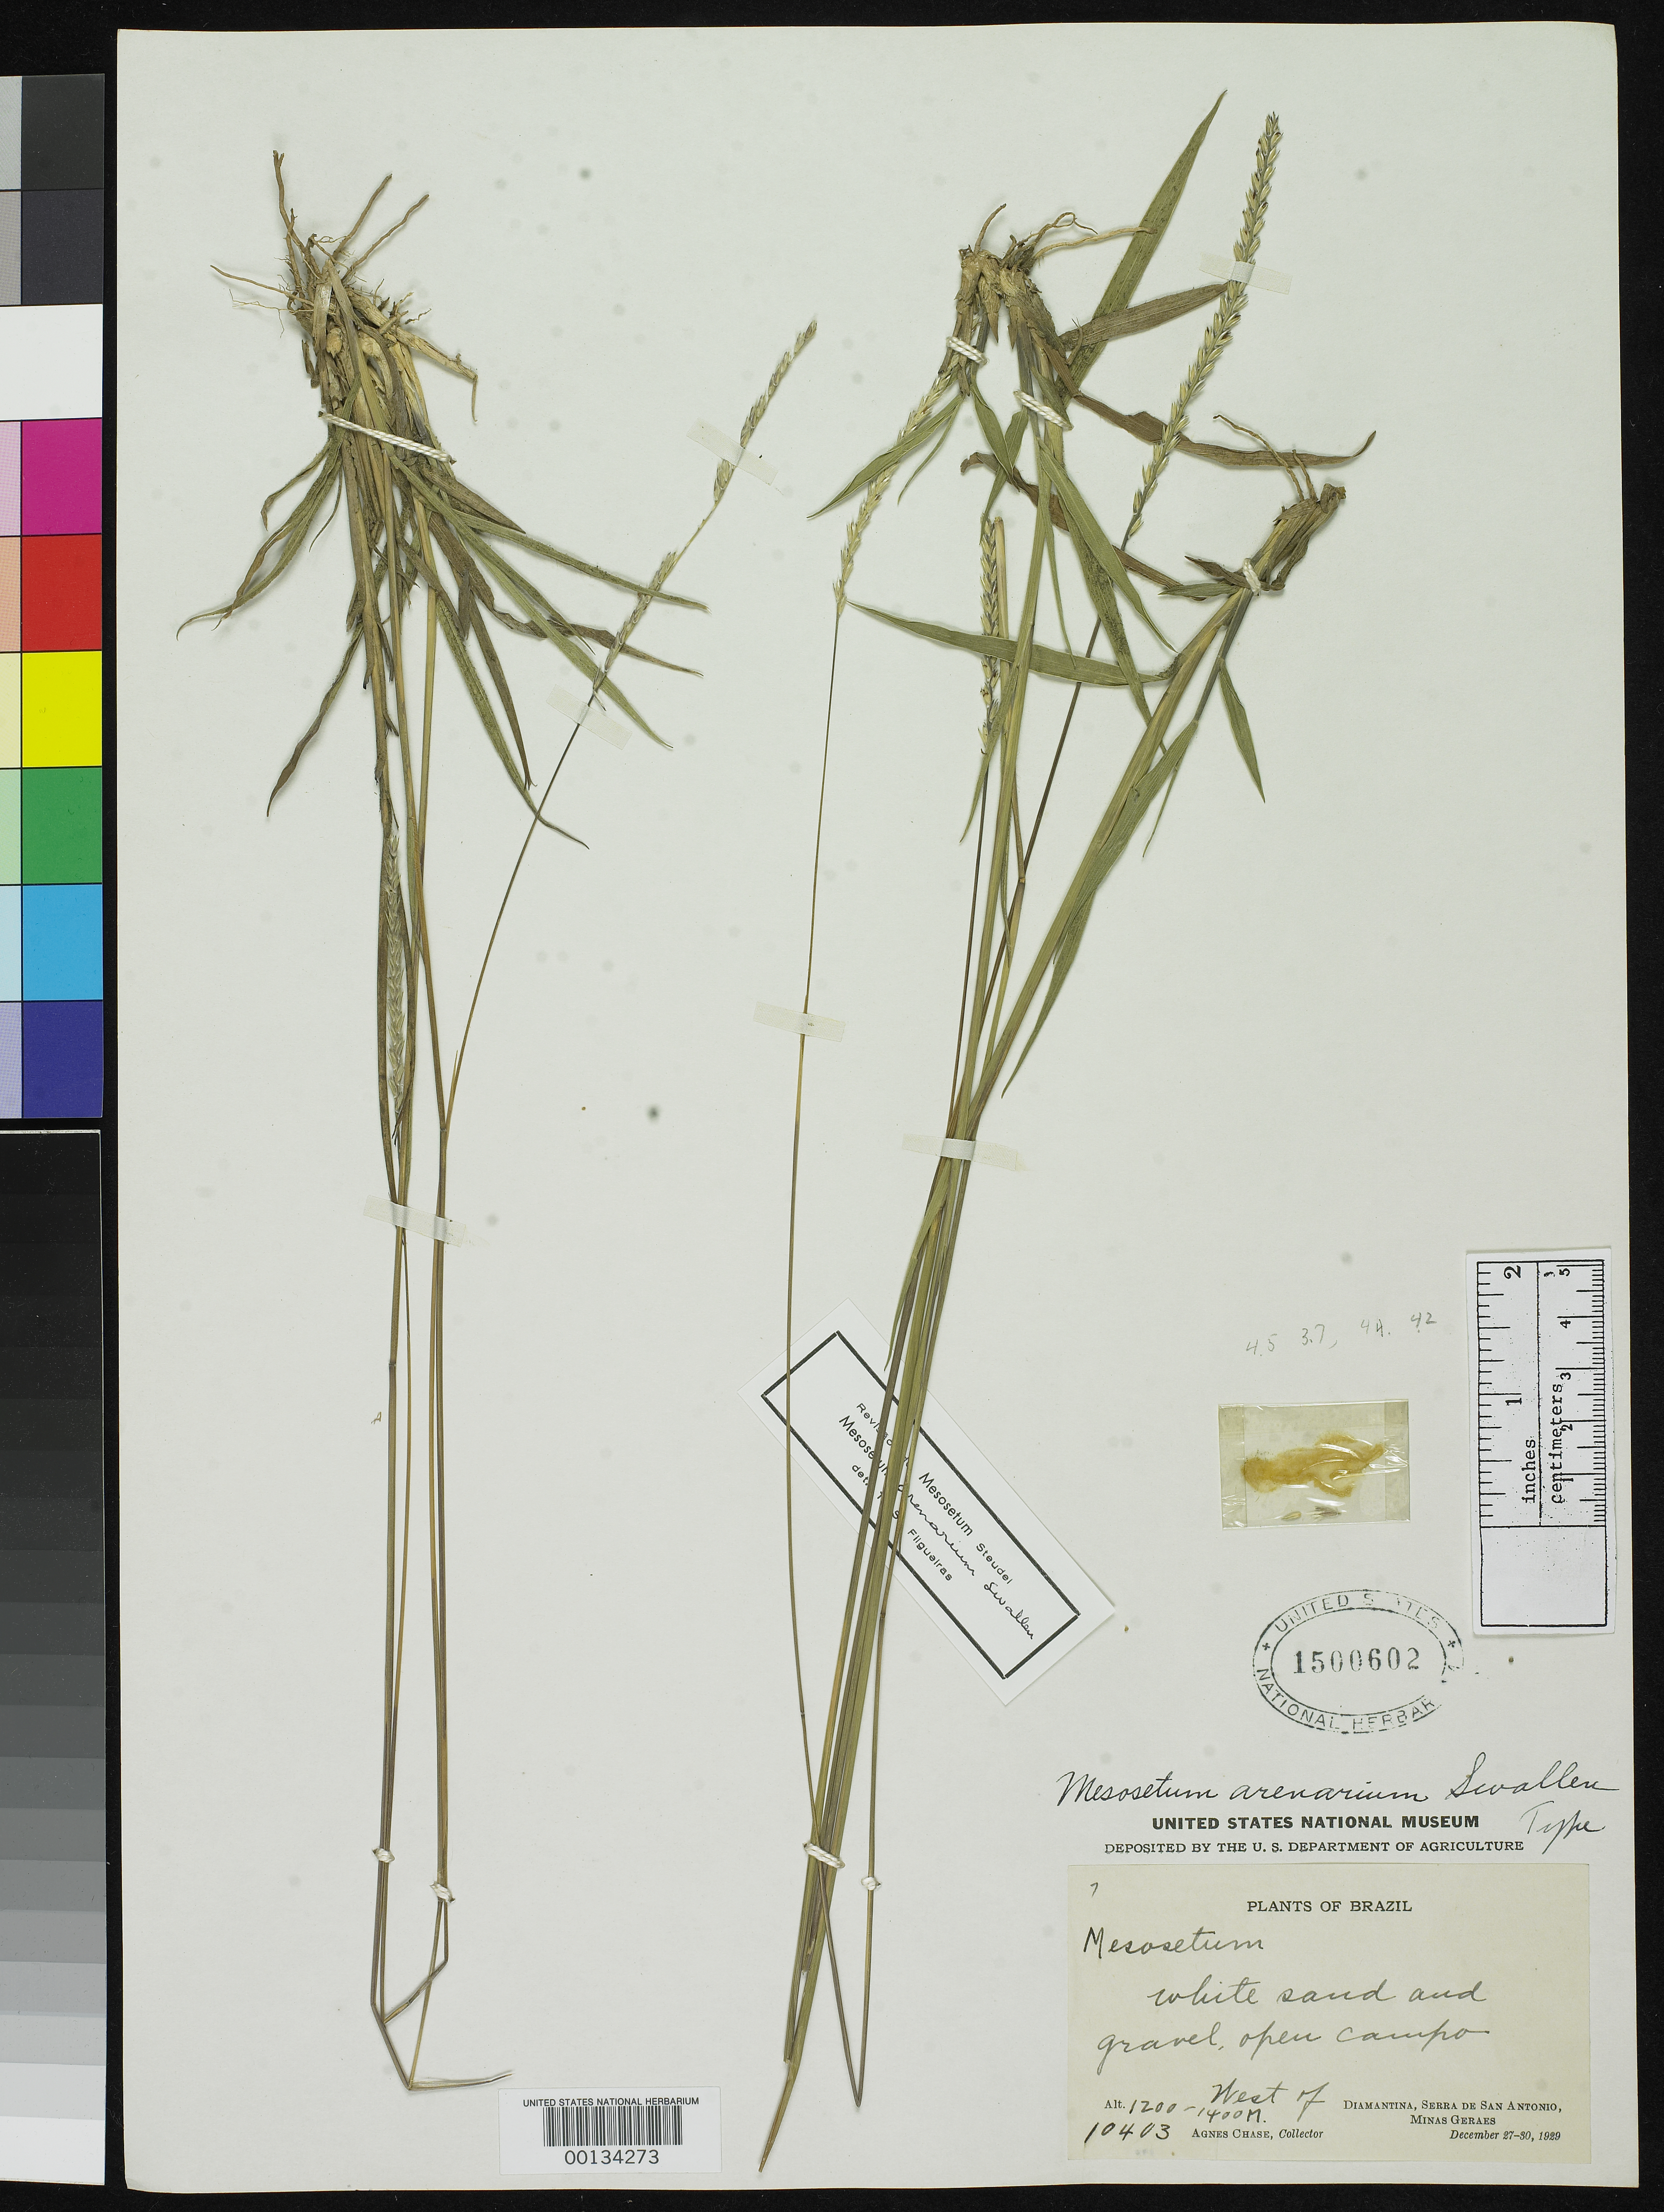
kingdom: Plantae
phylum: Tracheophyta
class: Liliopsida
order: Poales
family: Poaceae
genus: Mesosetum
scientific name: Mesosetum arenarium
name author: Swallen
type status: Holotype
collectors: A. Chase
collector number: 10403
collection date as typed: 27 Sep 1929 to 30 Sep 1929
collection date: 1929-09-27/1929-09-30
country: Brazil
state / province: Minas Gerais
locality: W of Diamantina, Serra de San Antonio.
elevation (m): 1200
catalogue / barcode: US 1500602